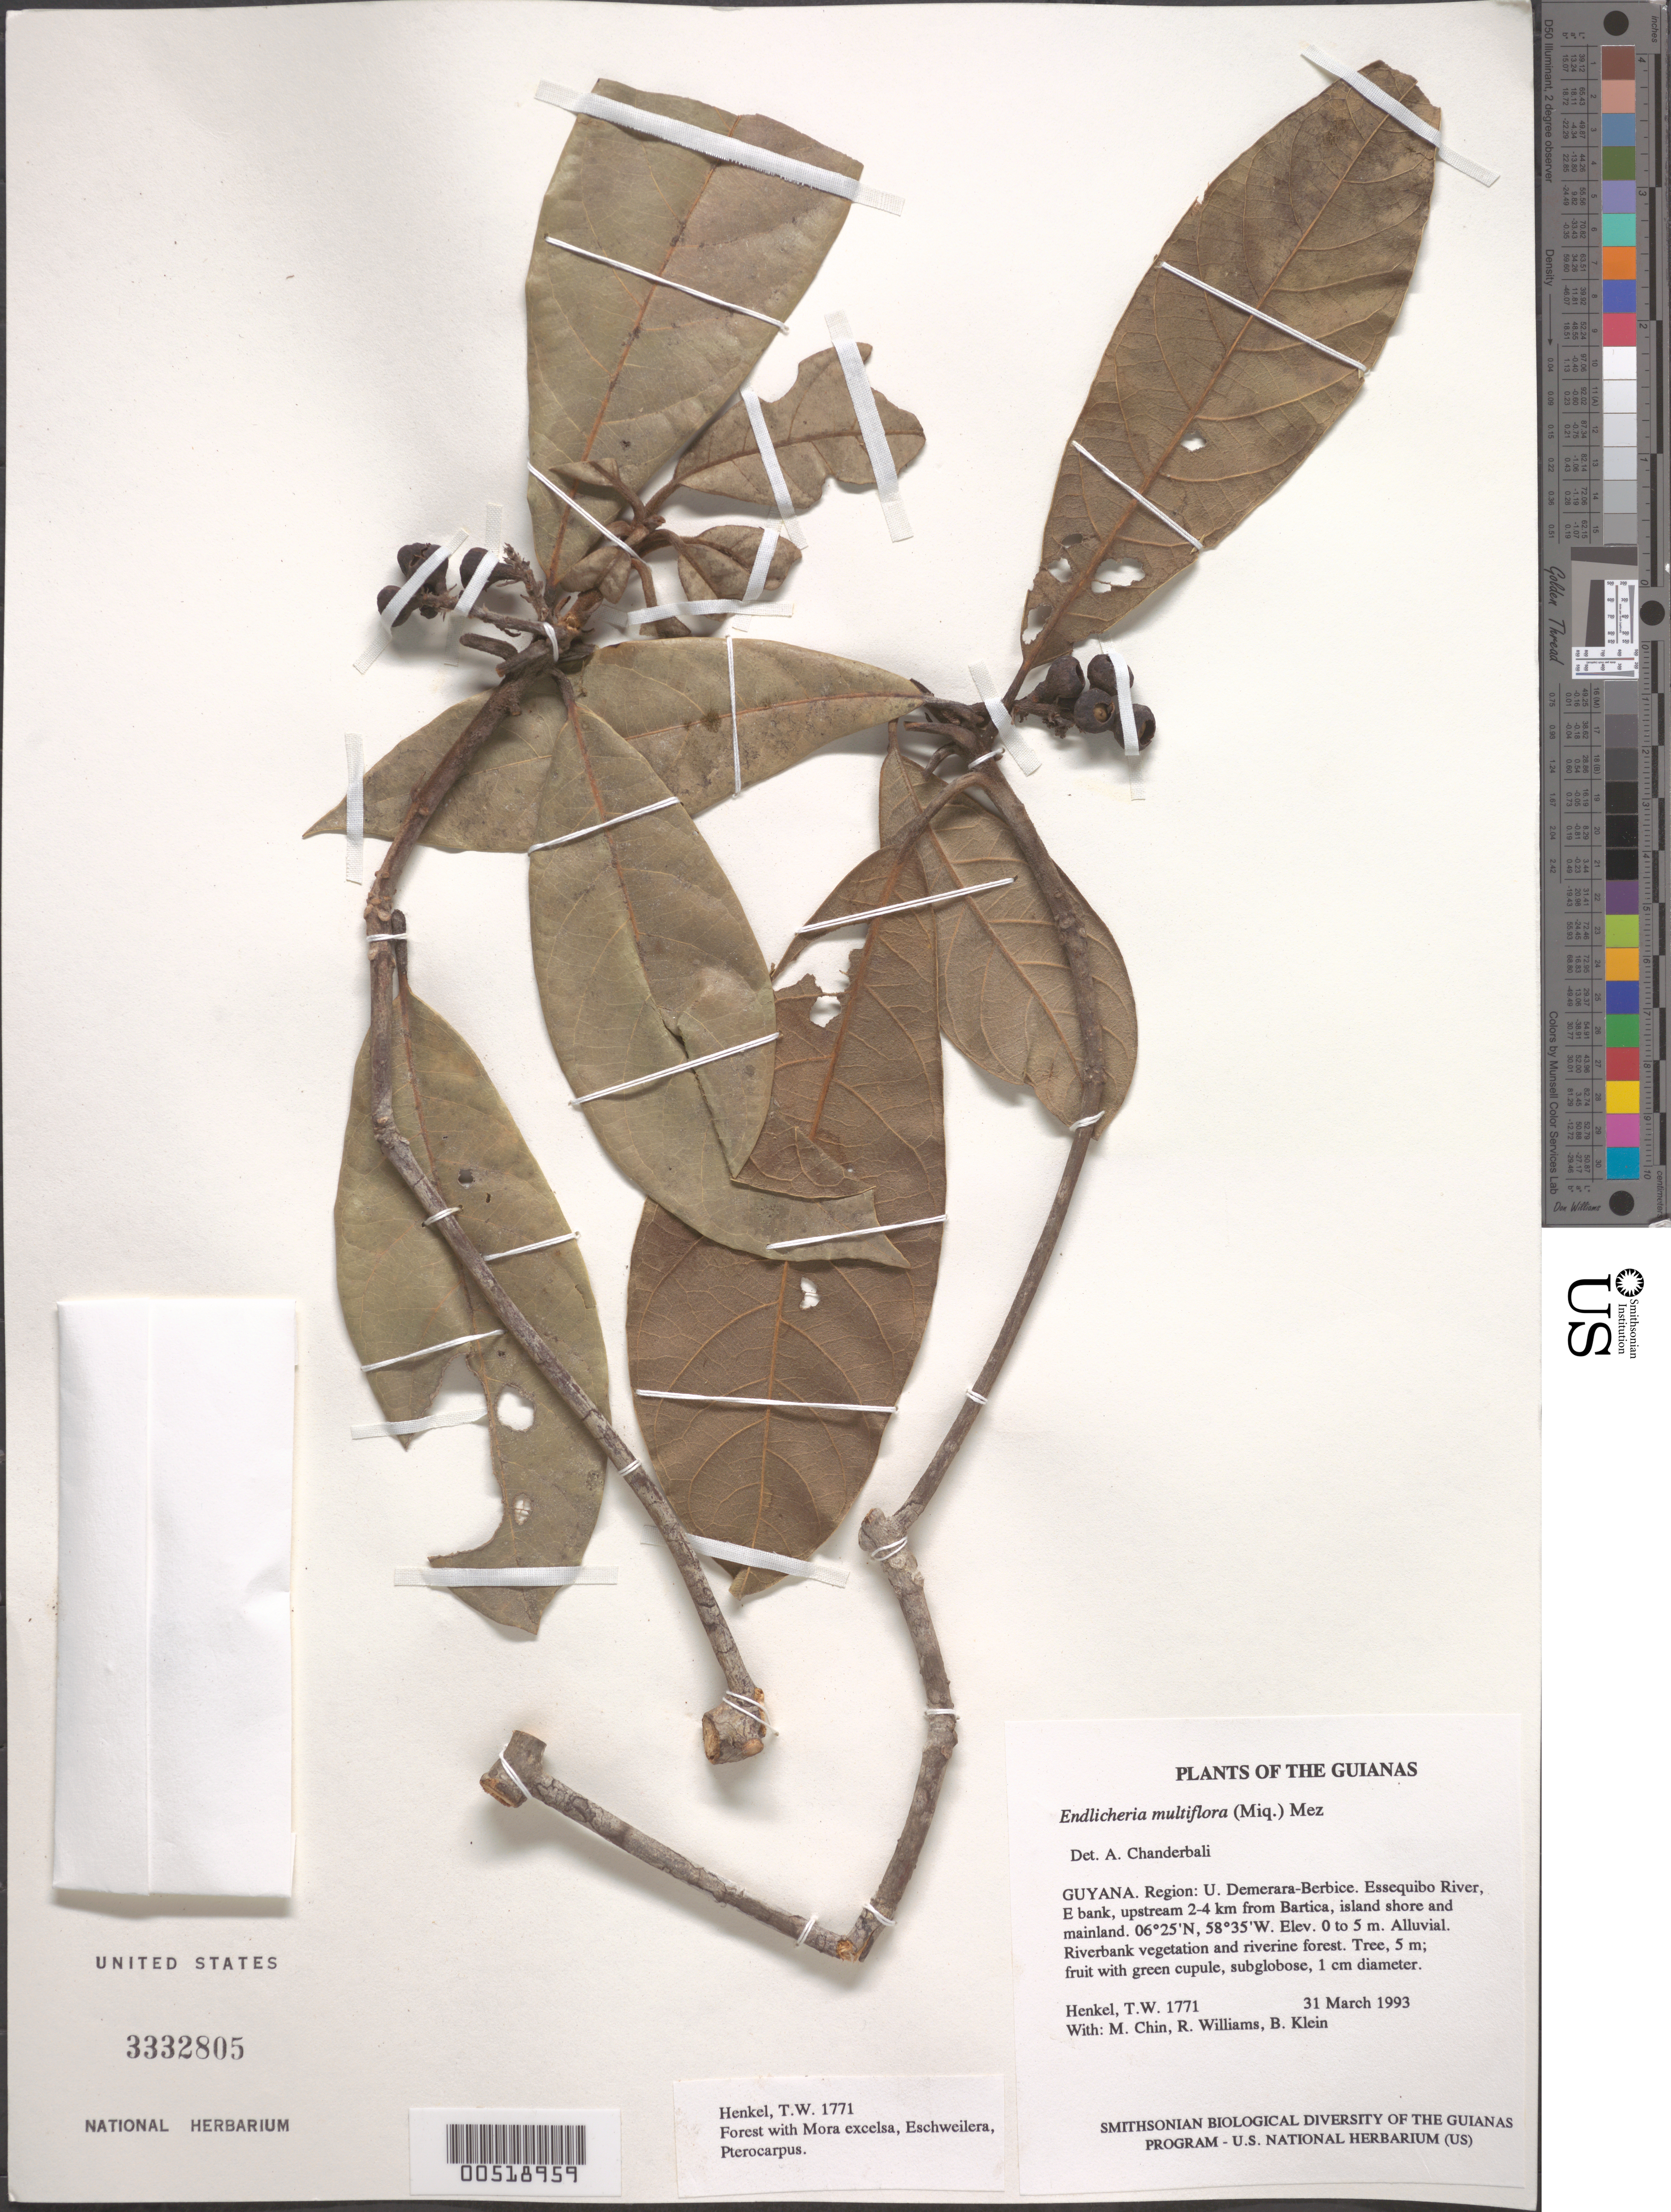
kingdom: Plantae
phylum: Tracheophyta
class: Magnoliopsida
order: Laurales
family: Lauraceae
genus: Endlicheria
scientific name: Endlicheria mulitflora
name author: (Micx.) Mez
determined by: Chanderbali, Andre Shashi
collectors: T. Henkel, M. Chin, R. Williams & B. Klein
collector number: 1771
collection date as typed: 31 March 1993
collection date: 1993-03-31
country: Guyana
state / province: U. Demerara-Berbice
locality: Essequibo River, E bank, upstream 2-4 km from Bartica, island shore and mainland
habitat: Alluvial. Riverbank vegetation and riverine forest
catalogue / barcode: US 3332805